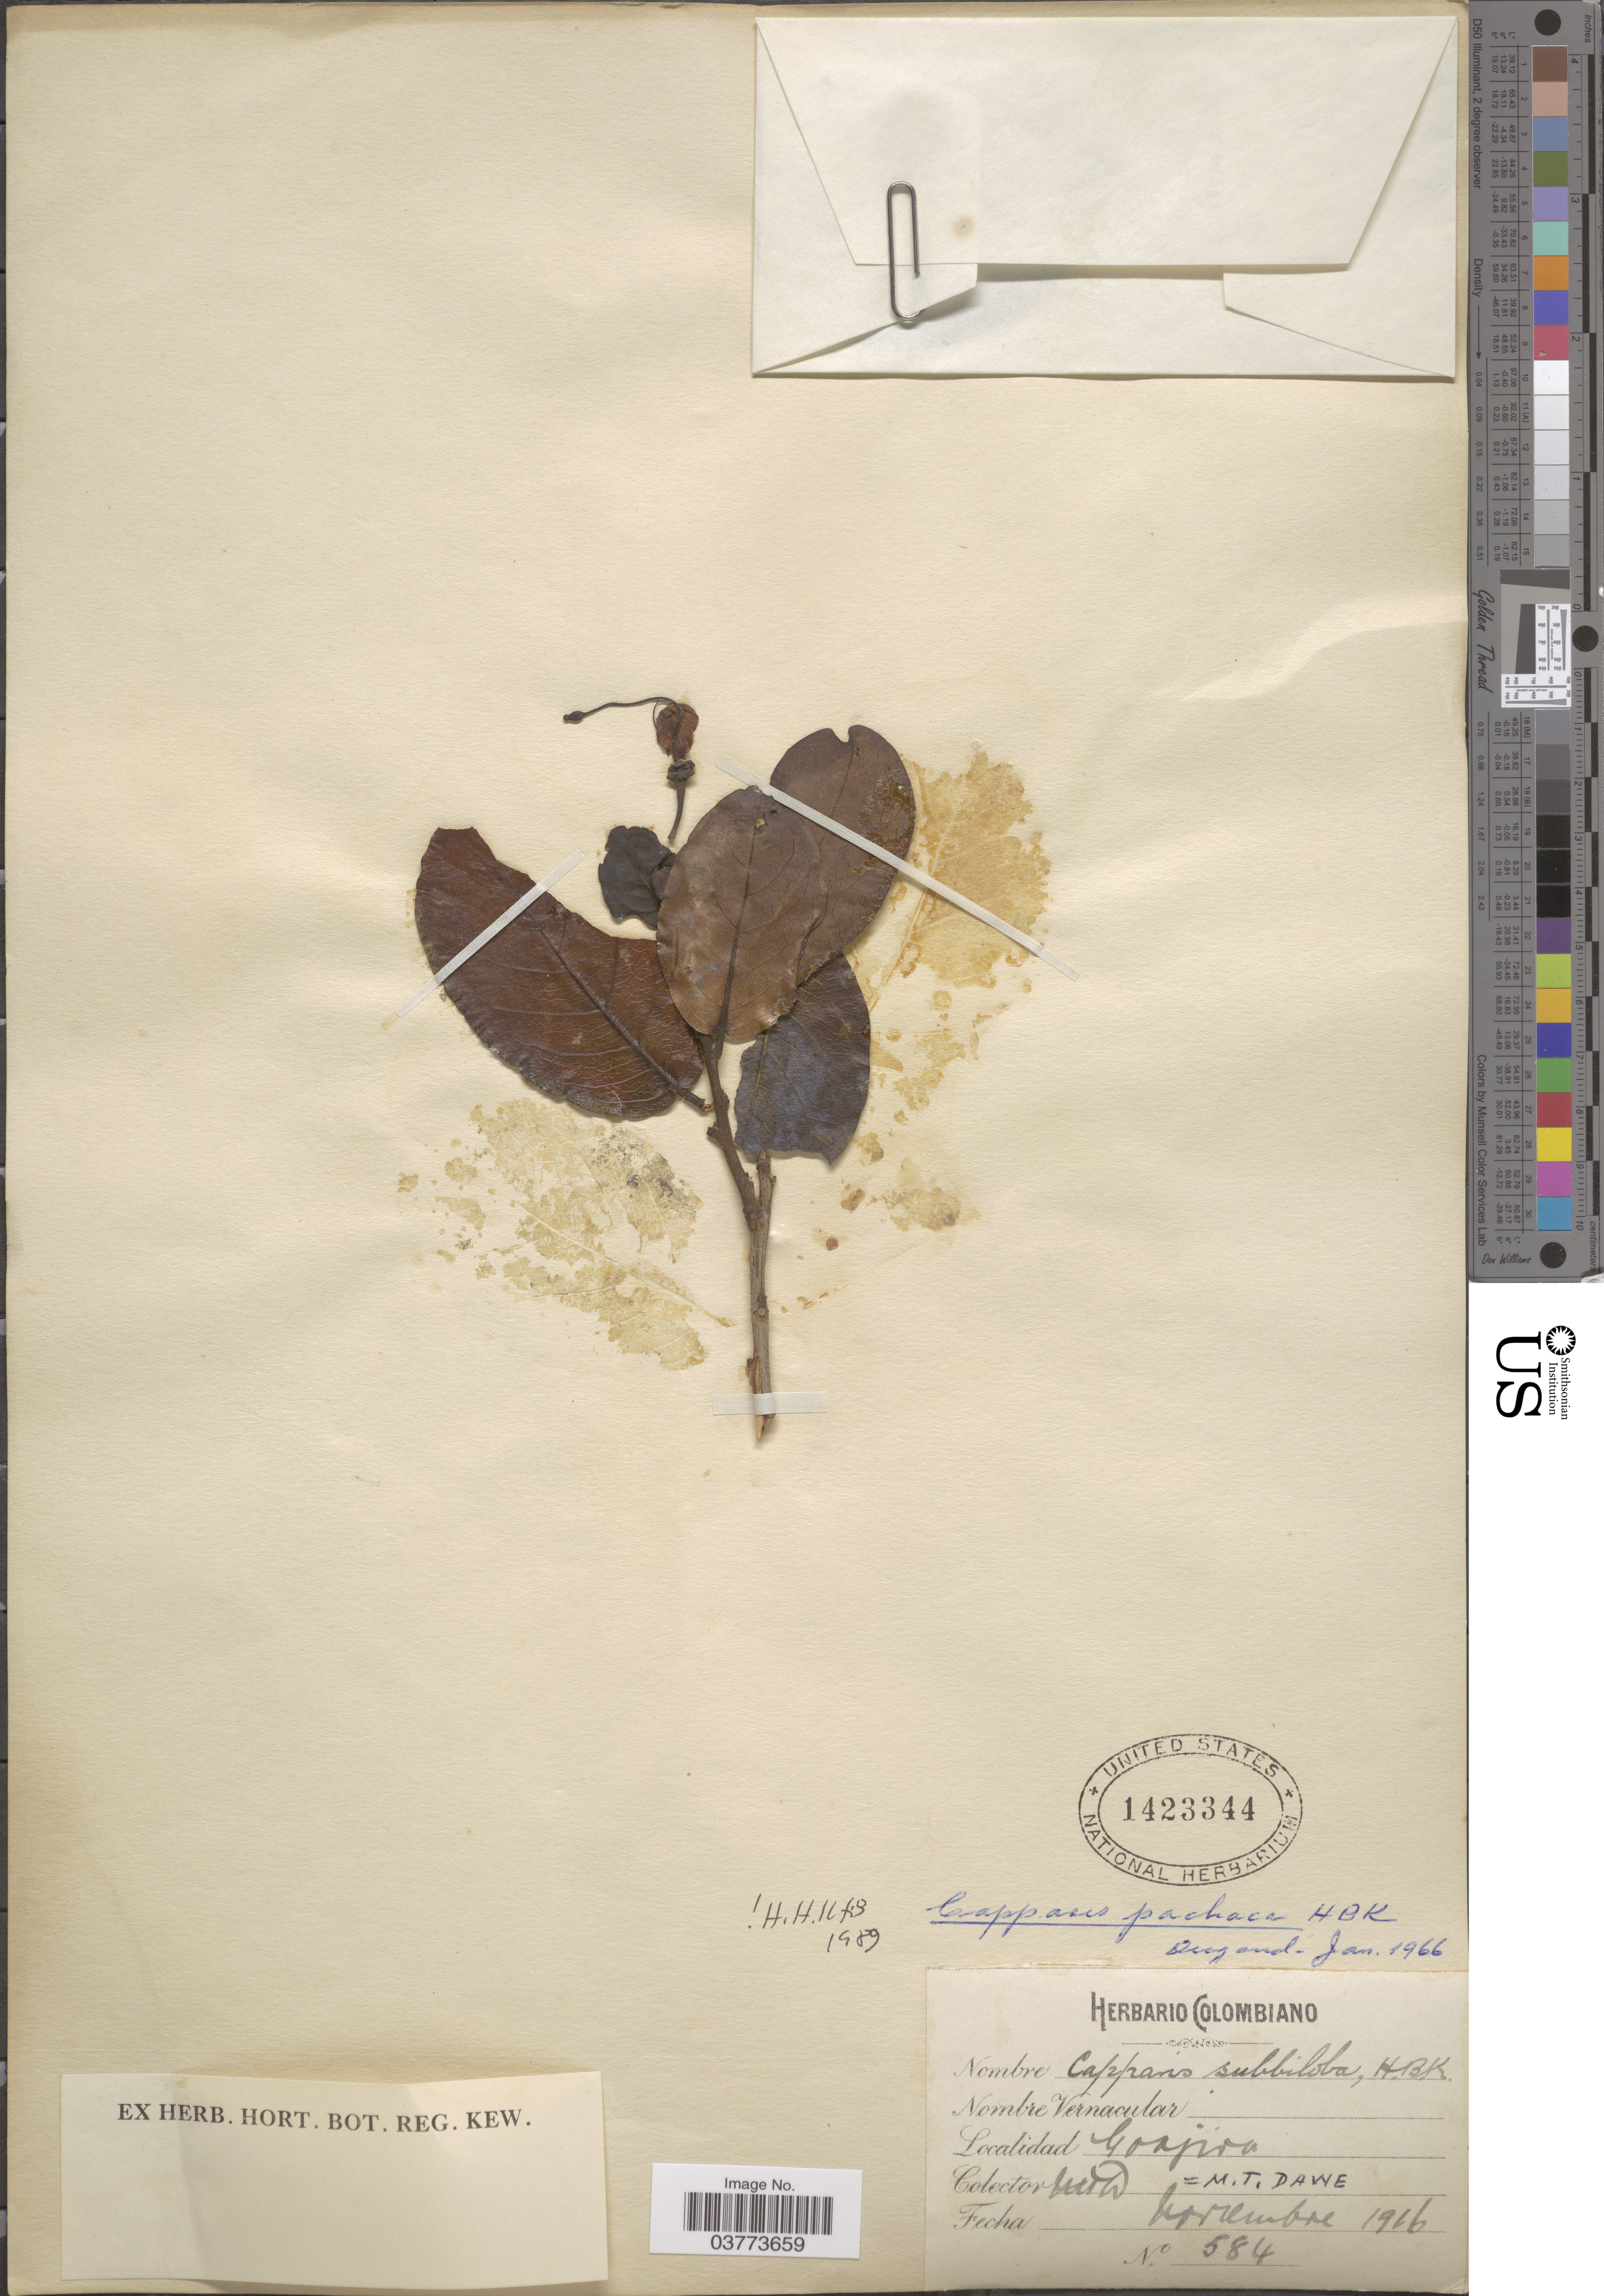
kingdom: Plantae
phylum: Tracheophyta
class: Magnoliopsida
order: Brassicales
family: Capparaceae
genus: Neocapparis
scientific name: Neocapparis pachaca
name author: (Kunth) Cornejo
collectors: M. T. Dawe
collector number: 584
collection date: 1916-11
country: Colombia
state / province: La Guajira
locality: Goajira.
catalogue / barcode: US 1423344